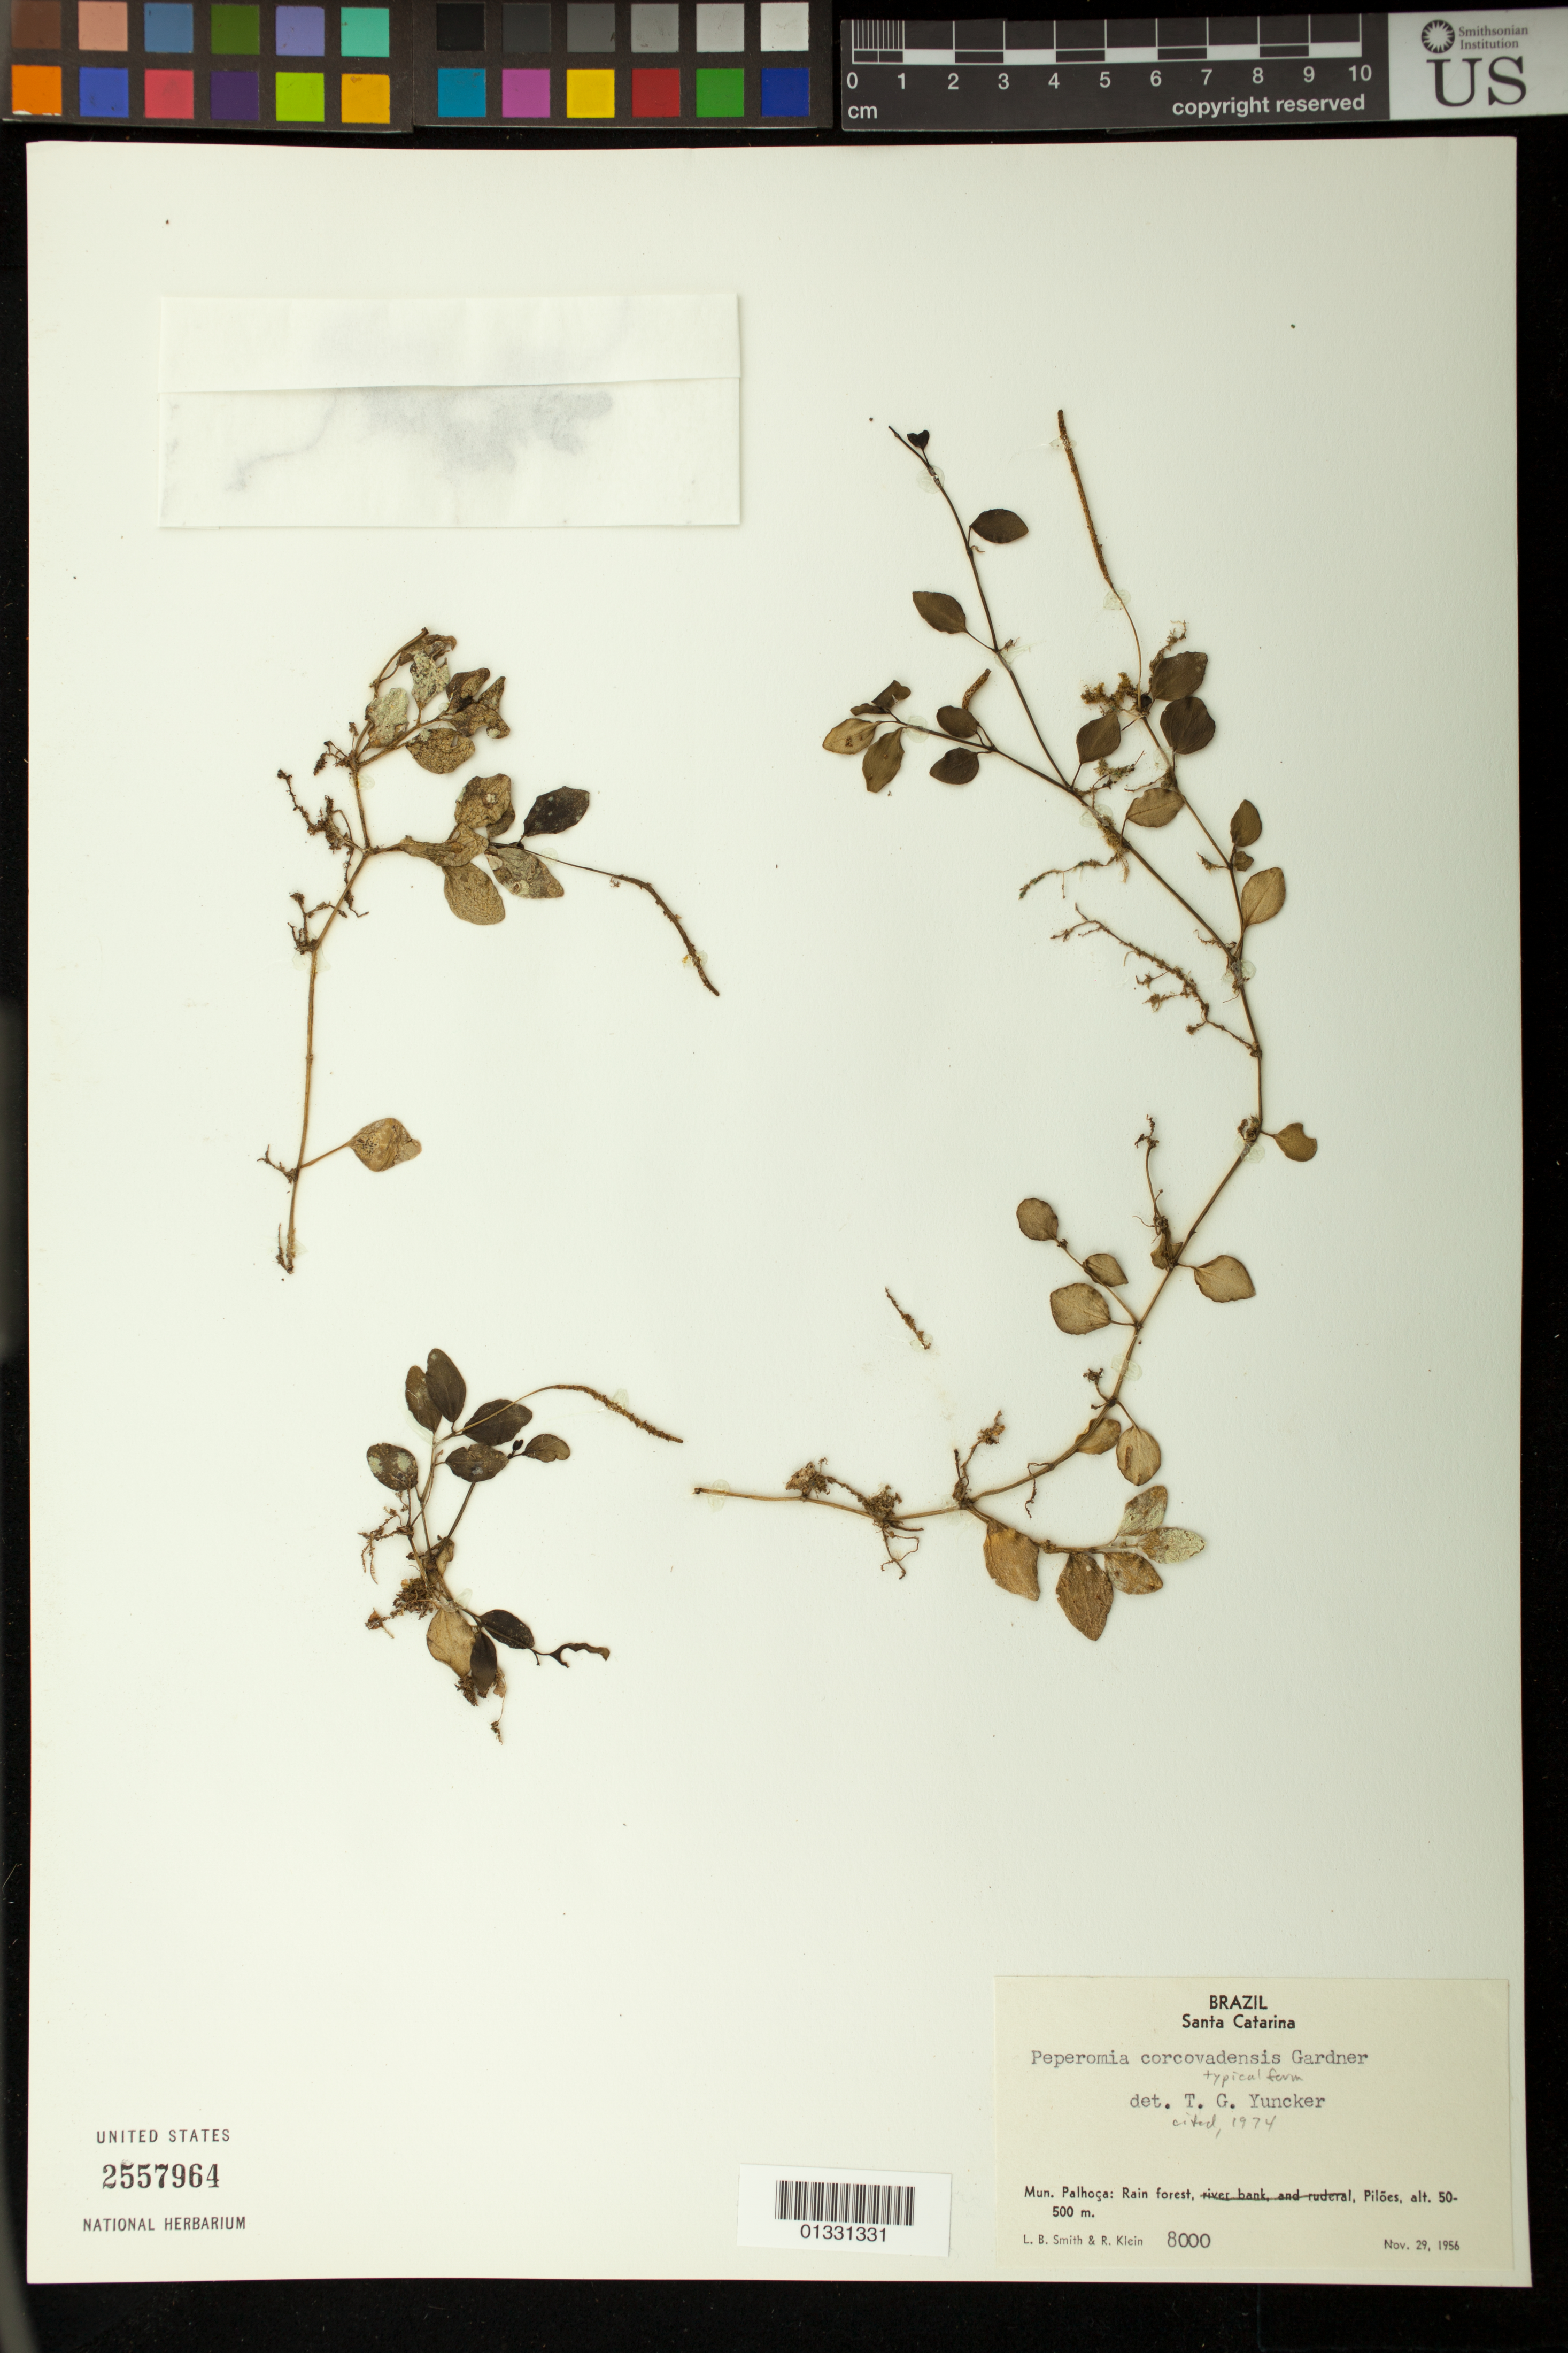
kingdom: Plantae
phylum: Tracheophyta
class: Magnoliopsida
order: Piperales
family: Piperaceae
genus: Peperomia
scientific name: Peperomia corcovadensis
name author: Gardner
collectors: L. Smith & R. Klein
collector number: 8000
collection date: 1956-11-29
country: Brazil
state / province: Santa Catarina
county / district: Palhoça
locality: Pilões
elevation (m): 50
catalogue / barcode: US 2557964